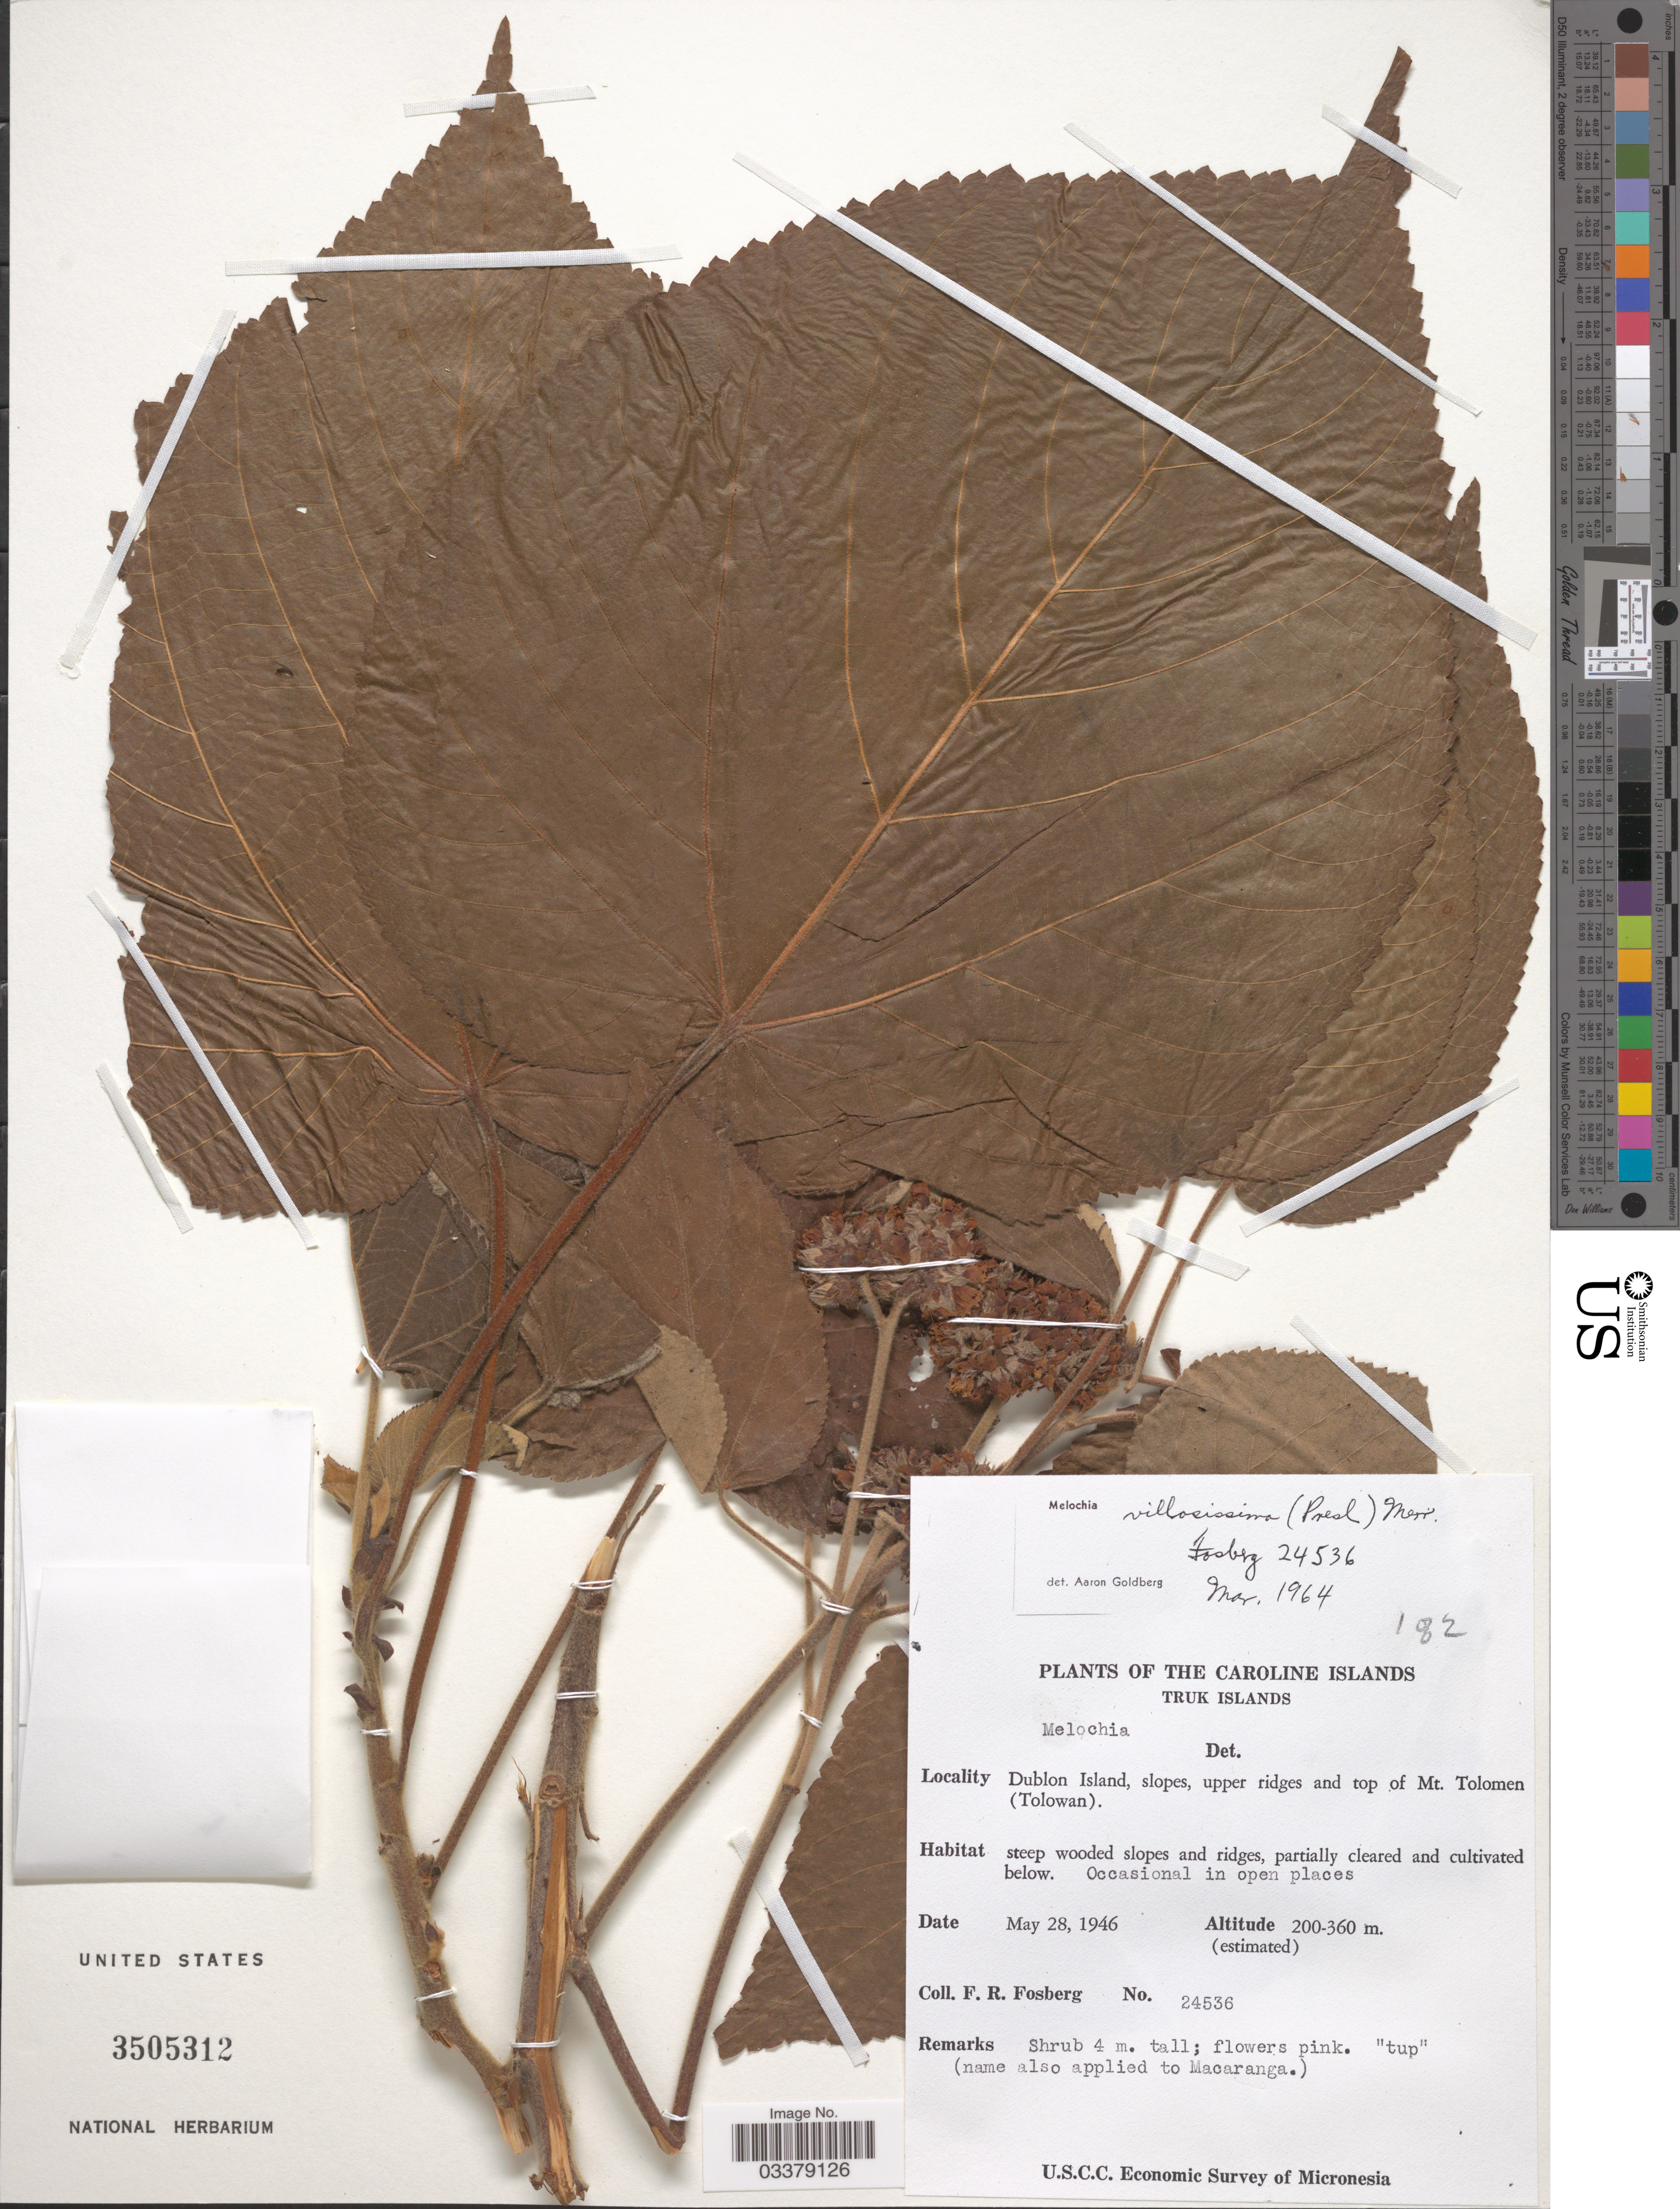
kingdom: Plantae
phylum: Tracheophyta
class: Magnoliopsida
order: Malvales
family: Malvaceae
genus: Melochia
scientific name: Melochia villosissima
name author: (C. Presl) Merr.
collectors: F. R. Fosberg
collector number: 24536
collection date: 1946-05-28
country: Micronesia, Federated States of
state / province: Truk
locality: The Caroline Islands. Truk Islands. Dublon Island, slopes, upper ridges and top of Mt. Tolomen (Tolowan).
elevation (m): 200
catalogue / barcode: US 3505312